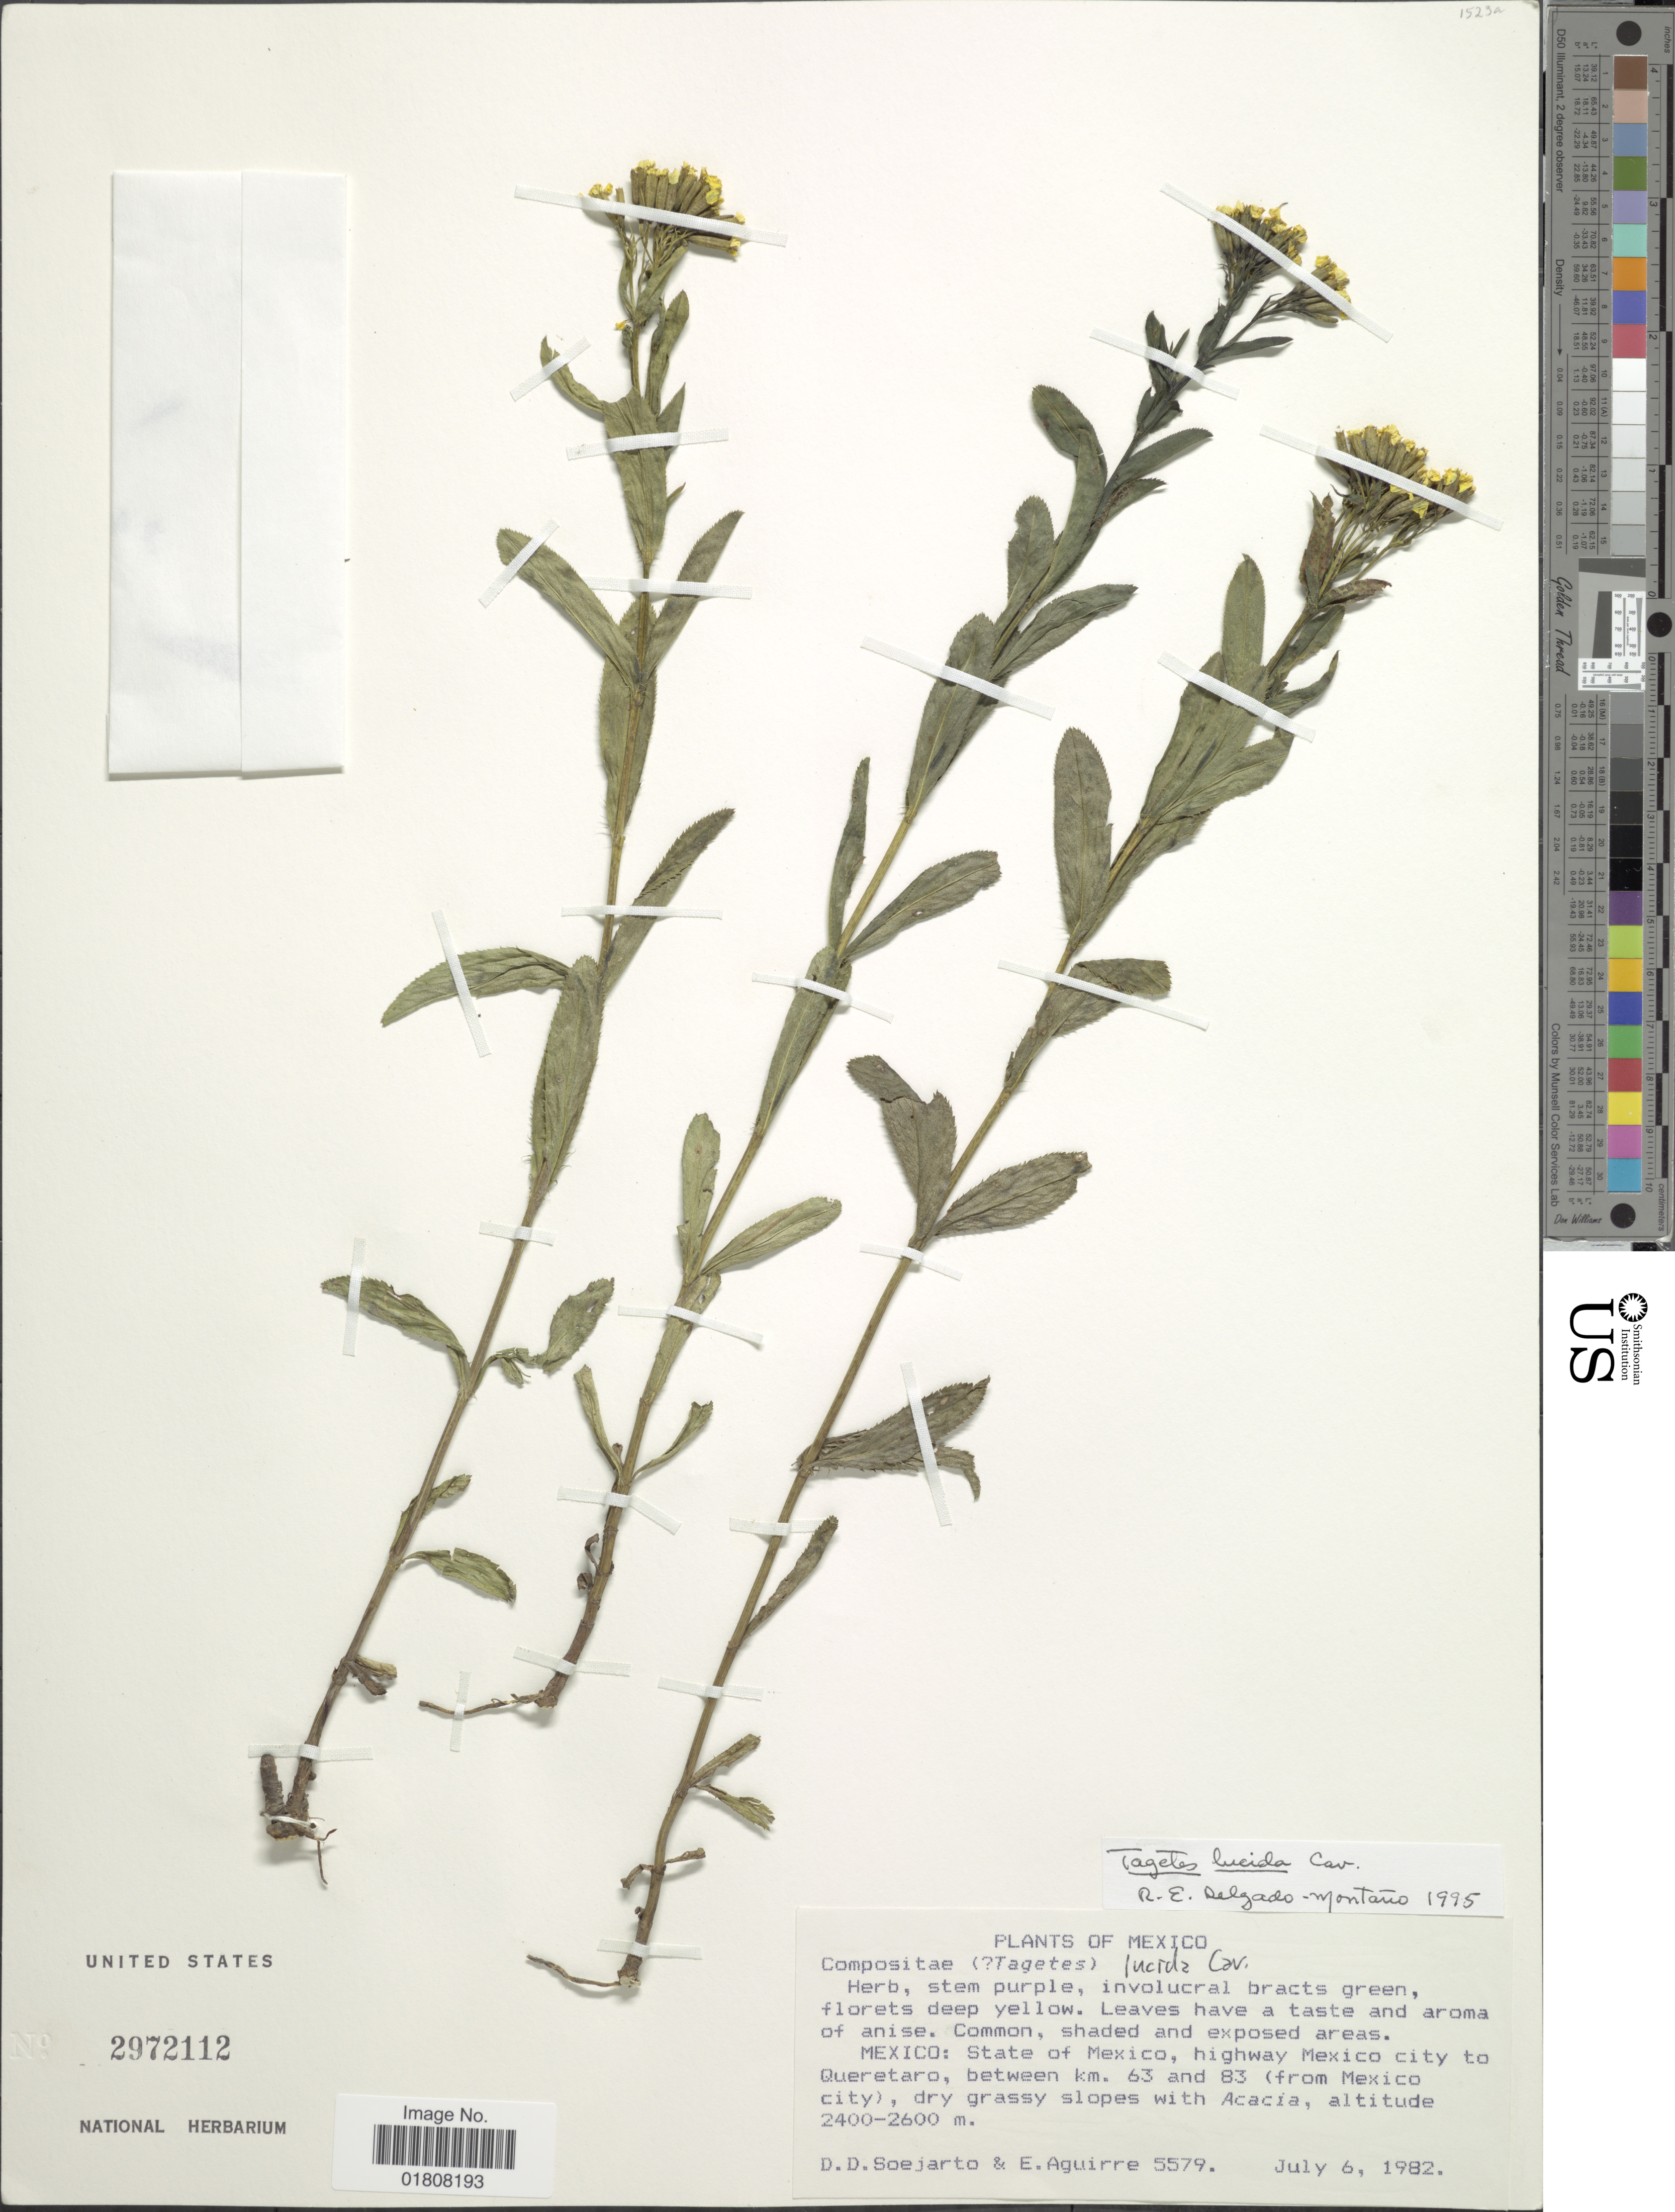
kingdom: Plantae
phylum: Tracheophyta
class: Magnoliopsida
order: Asterales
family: Asteraceae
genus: Tagetes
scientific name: Tagetes lucida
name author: Cav.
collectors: E. Aguirre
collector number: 5579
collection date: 1982-07-06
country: Mexico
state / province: México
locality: Highway city to Queretaro, between km 63 and 83 (from Mexico City)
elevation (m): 2400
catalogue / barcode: US 2972112